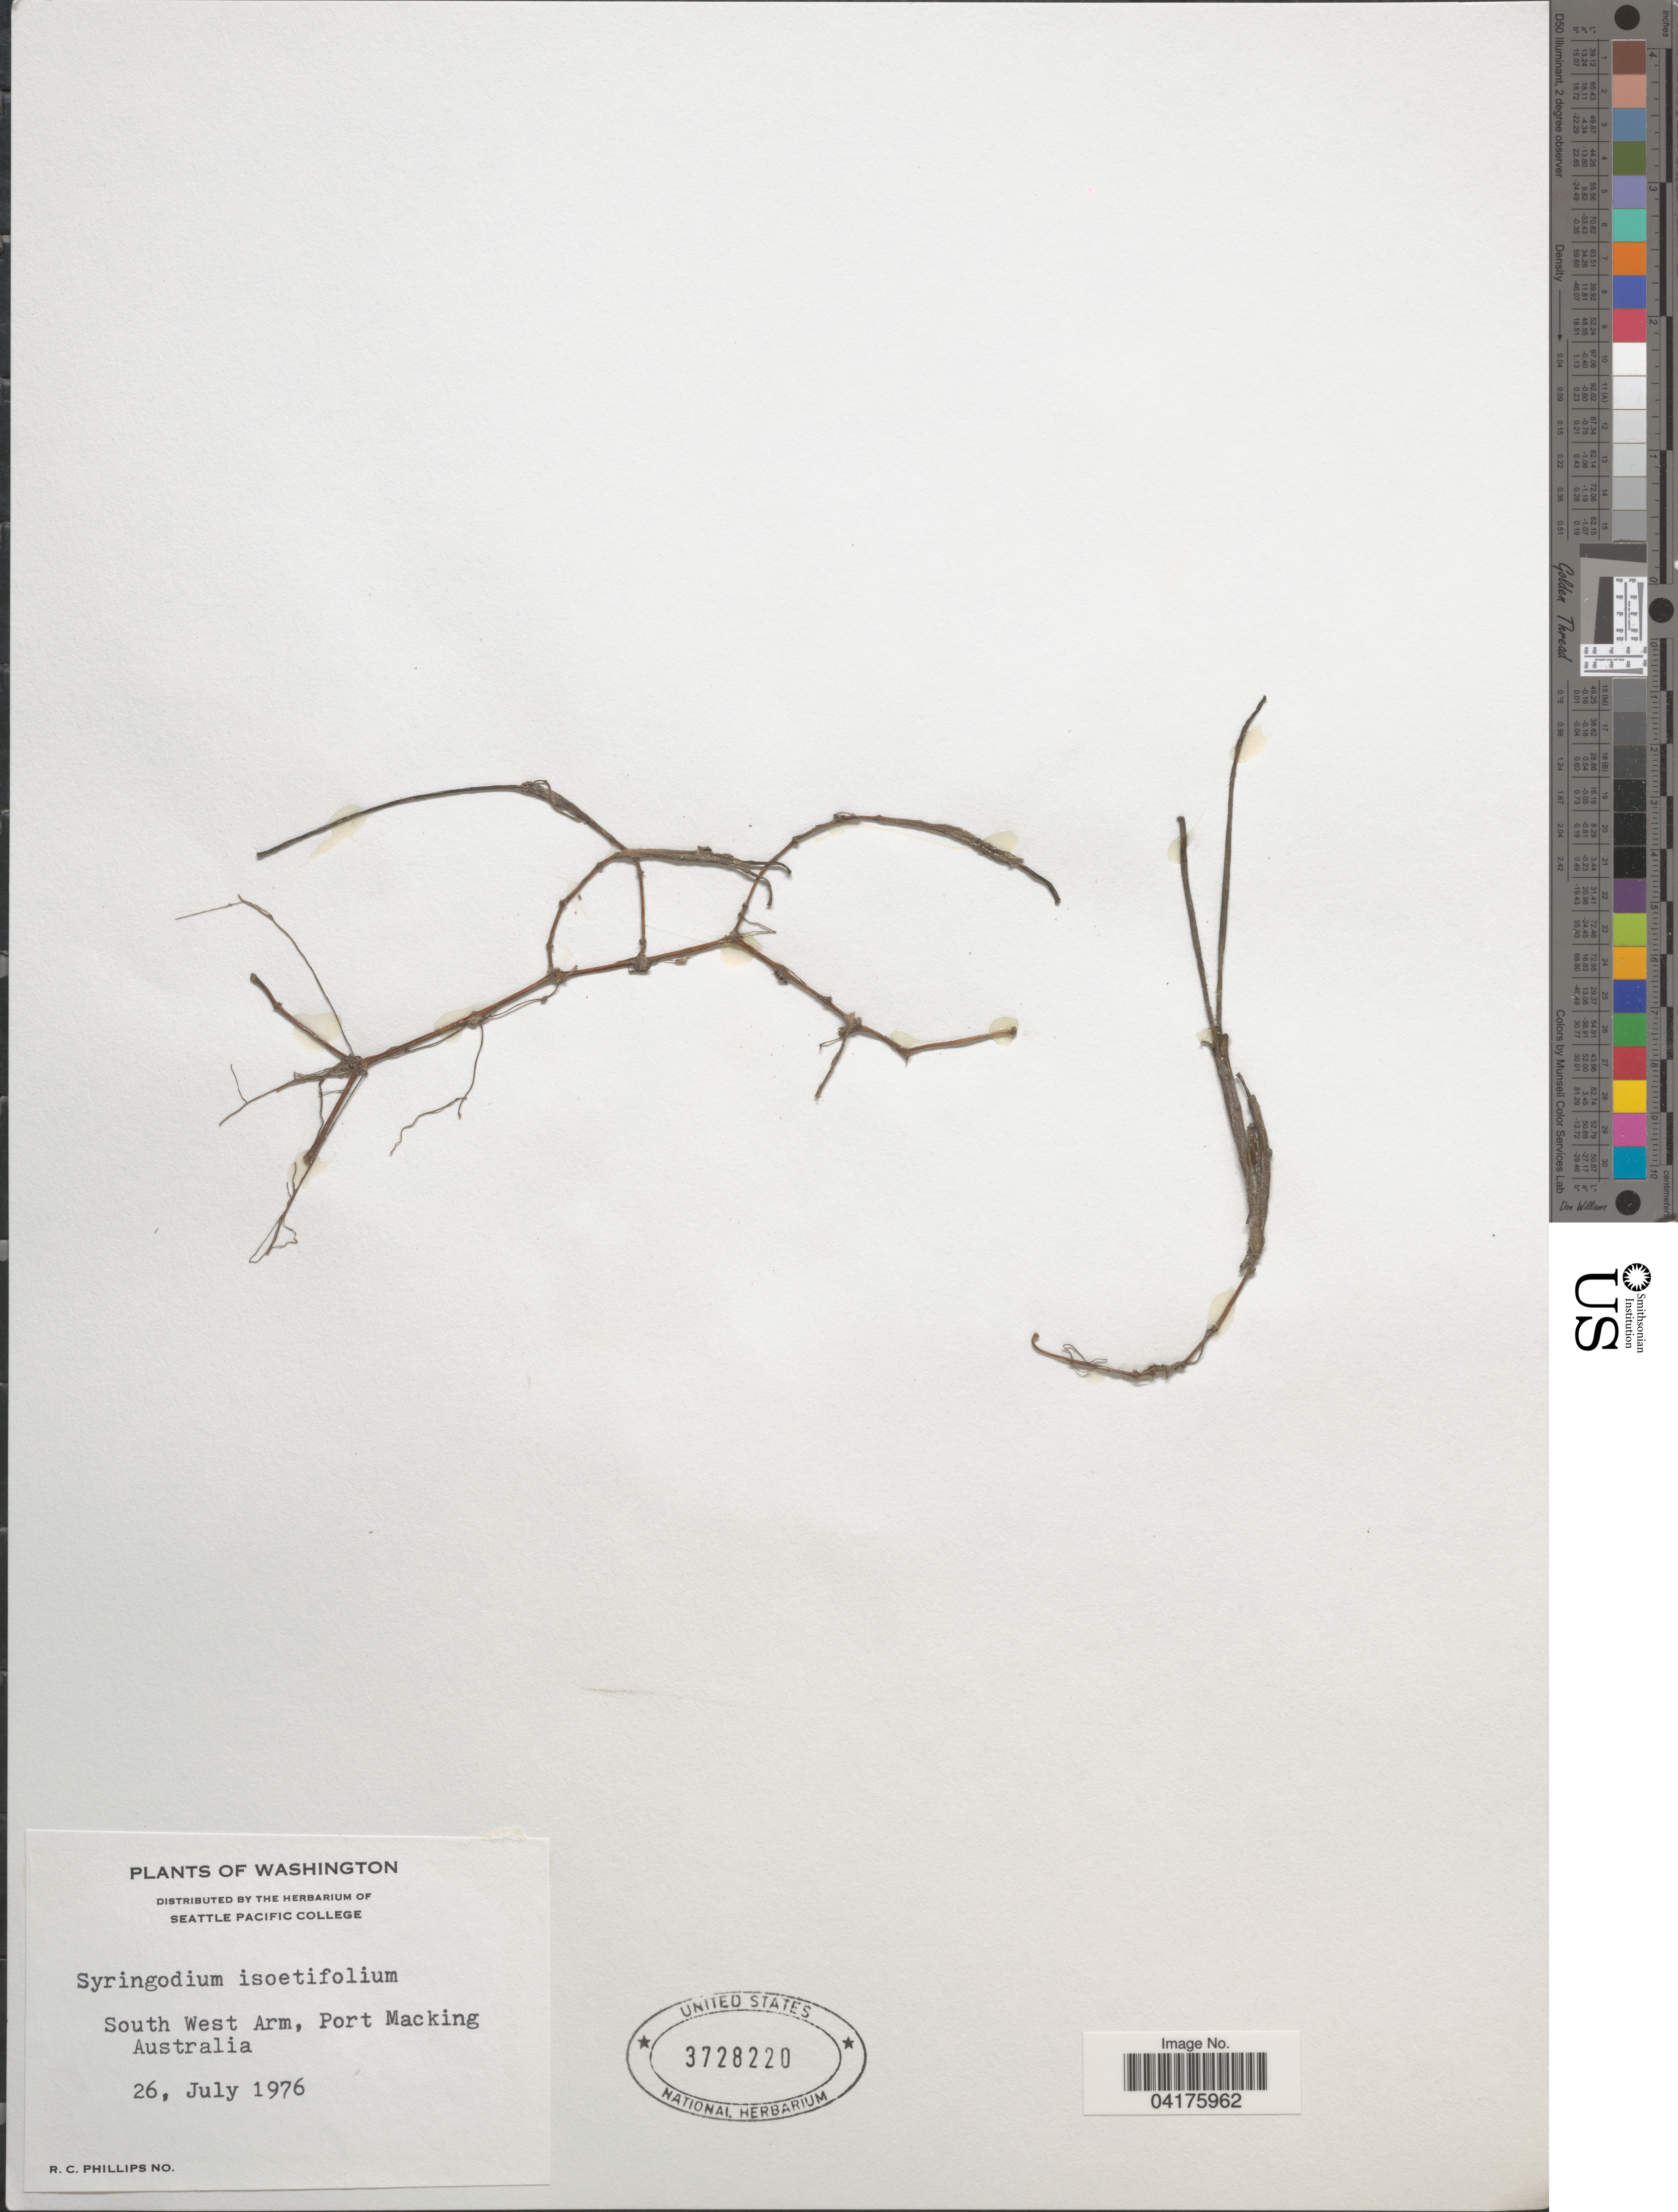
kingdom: Plantae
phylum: Tracheophyta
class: Liliopsida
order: Alismatales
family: Cymodoceaceae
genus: Syringodium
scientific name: Syringodium isoetifolium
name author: (Asch.) Dandy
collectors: R. C. Phillips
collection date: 1976-07-26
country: Australia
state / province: New South Wales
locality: South West Arm, Port Macking [= Port Hacking].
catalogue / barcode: US 3728220